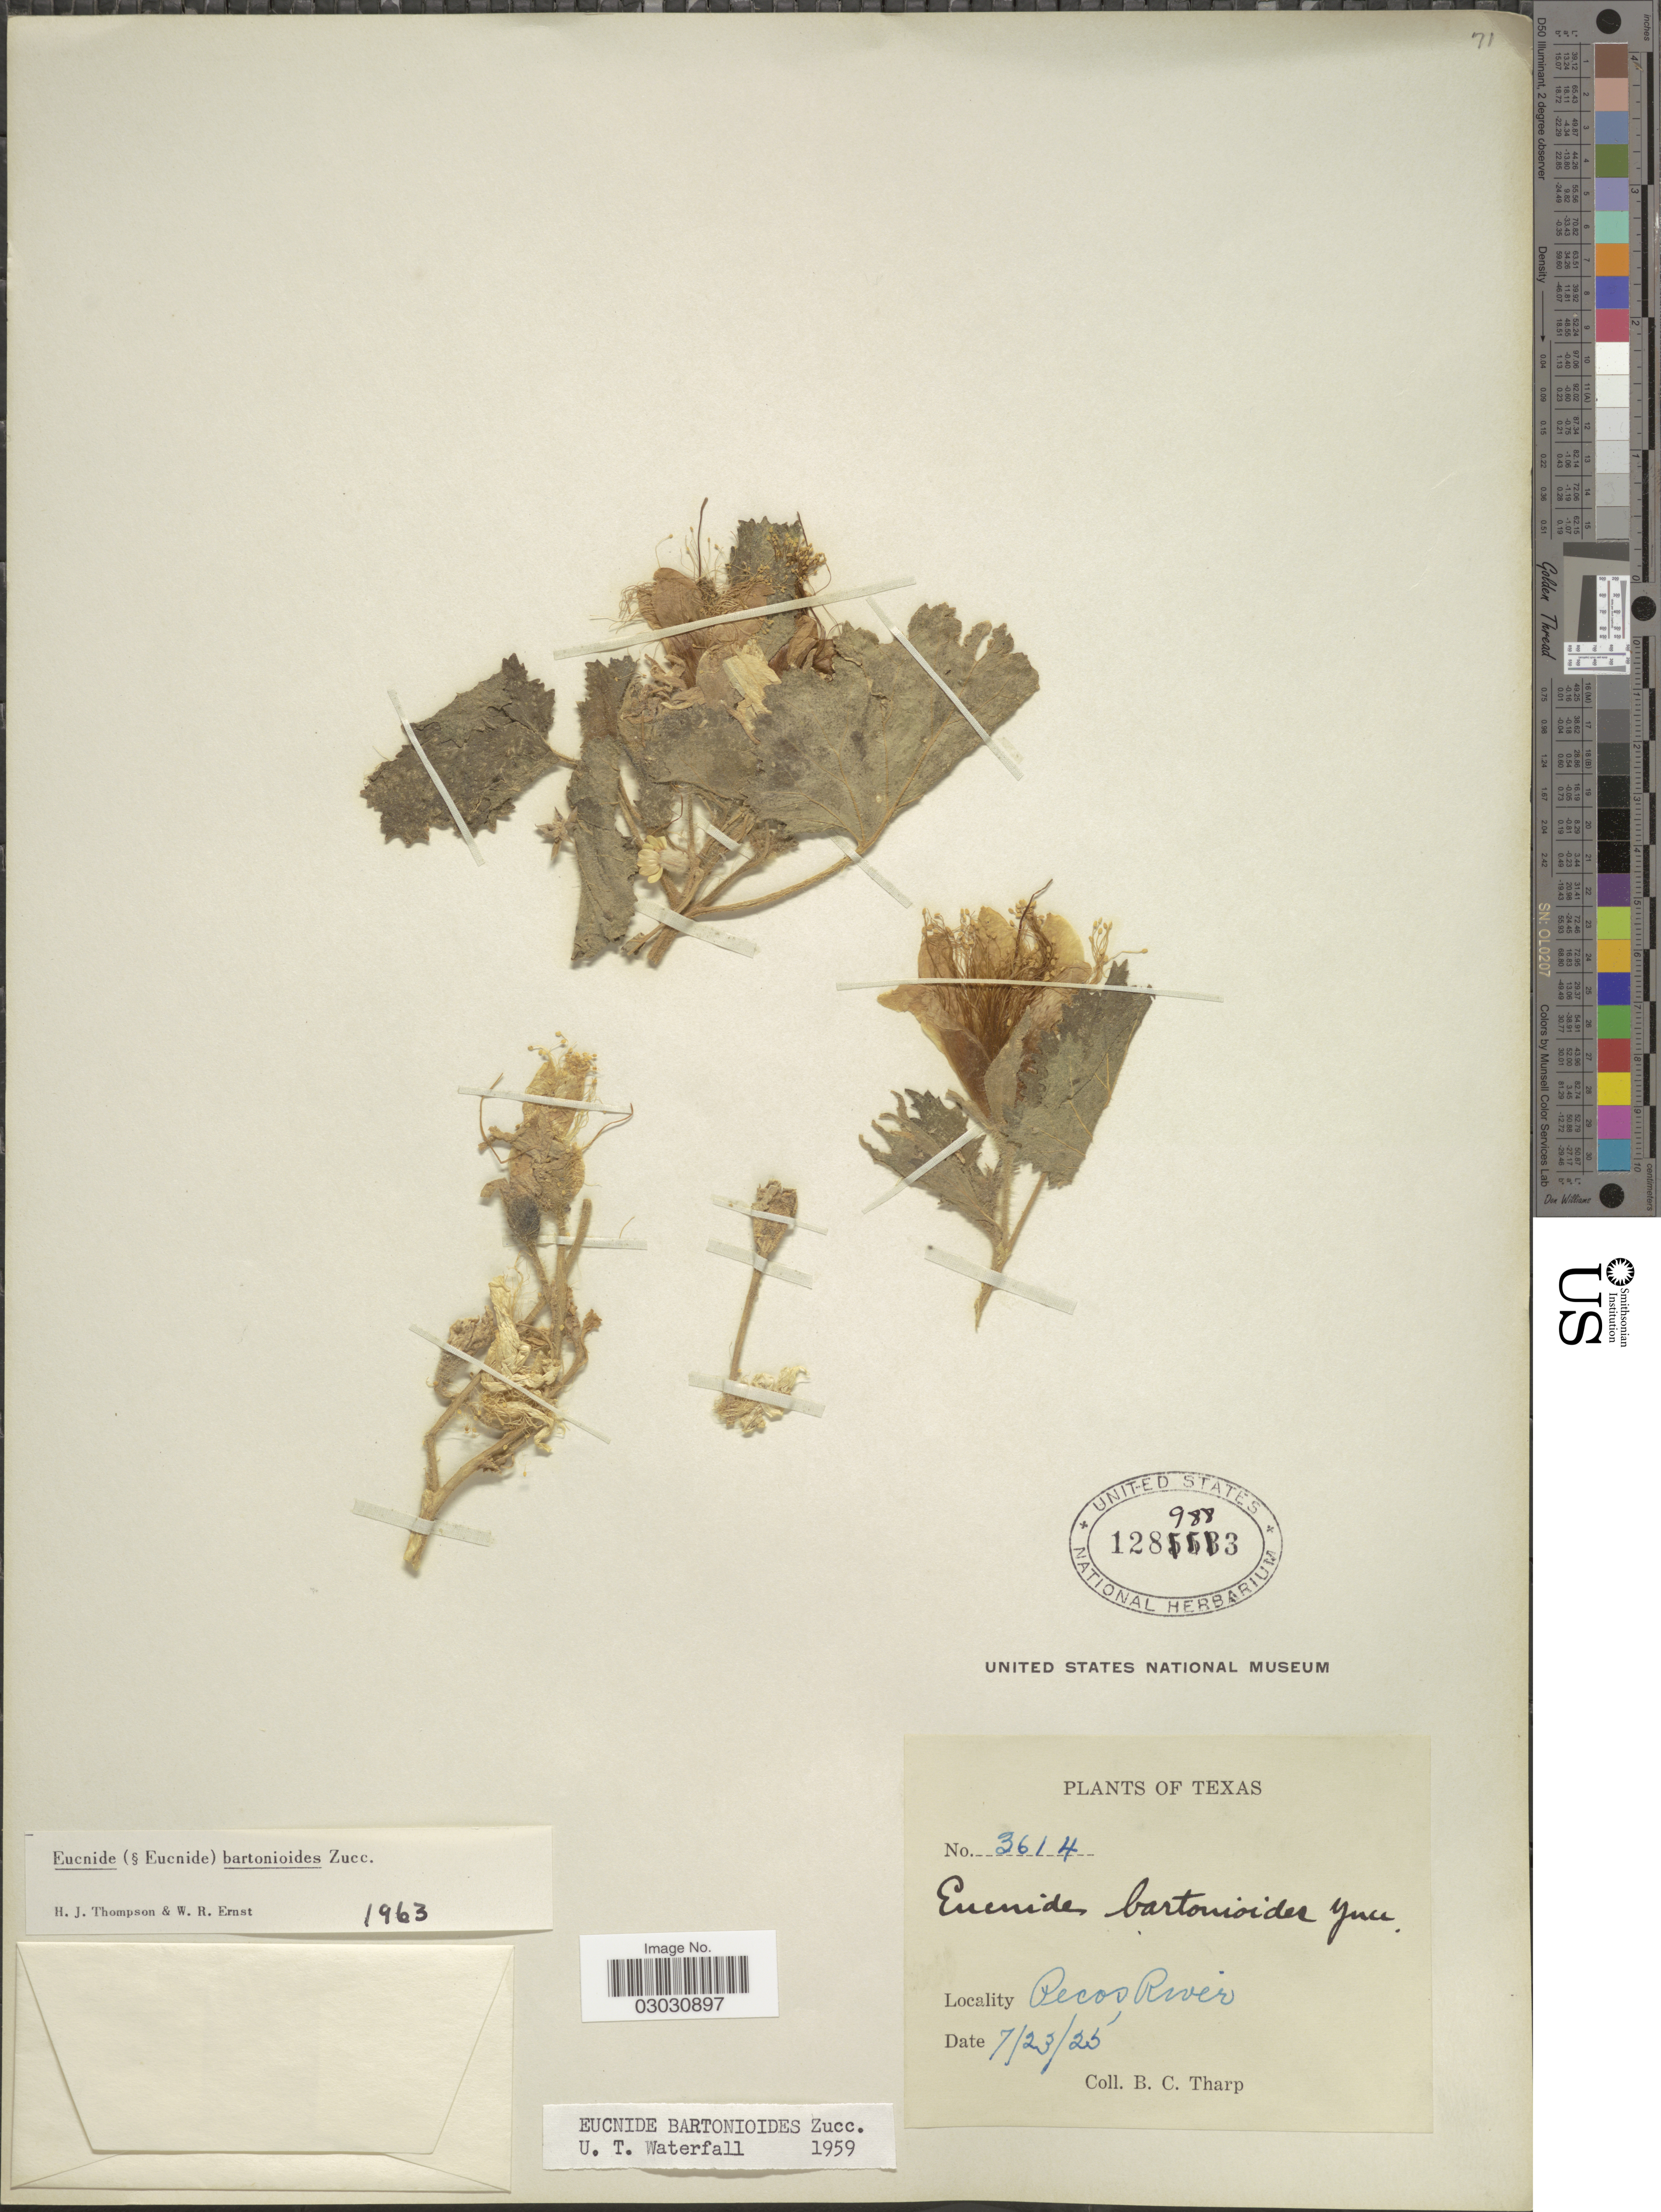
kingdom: Plantae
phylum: Tracheophyta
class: Magnoliopsida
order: Cornales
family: Loasaceae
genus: Eucnide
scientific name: Eucnide bartonioides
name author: Zucc.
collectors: B. C. Tharp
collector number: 3614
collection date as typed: Transcribed d/m/y: 23/7/25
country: United States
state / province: Texas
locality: Pecos River.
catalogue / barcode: US 1289883